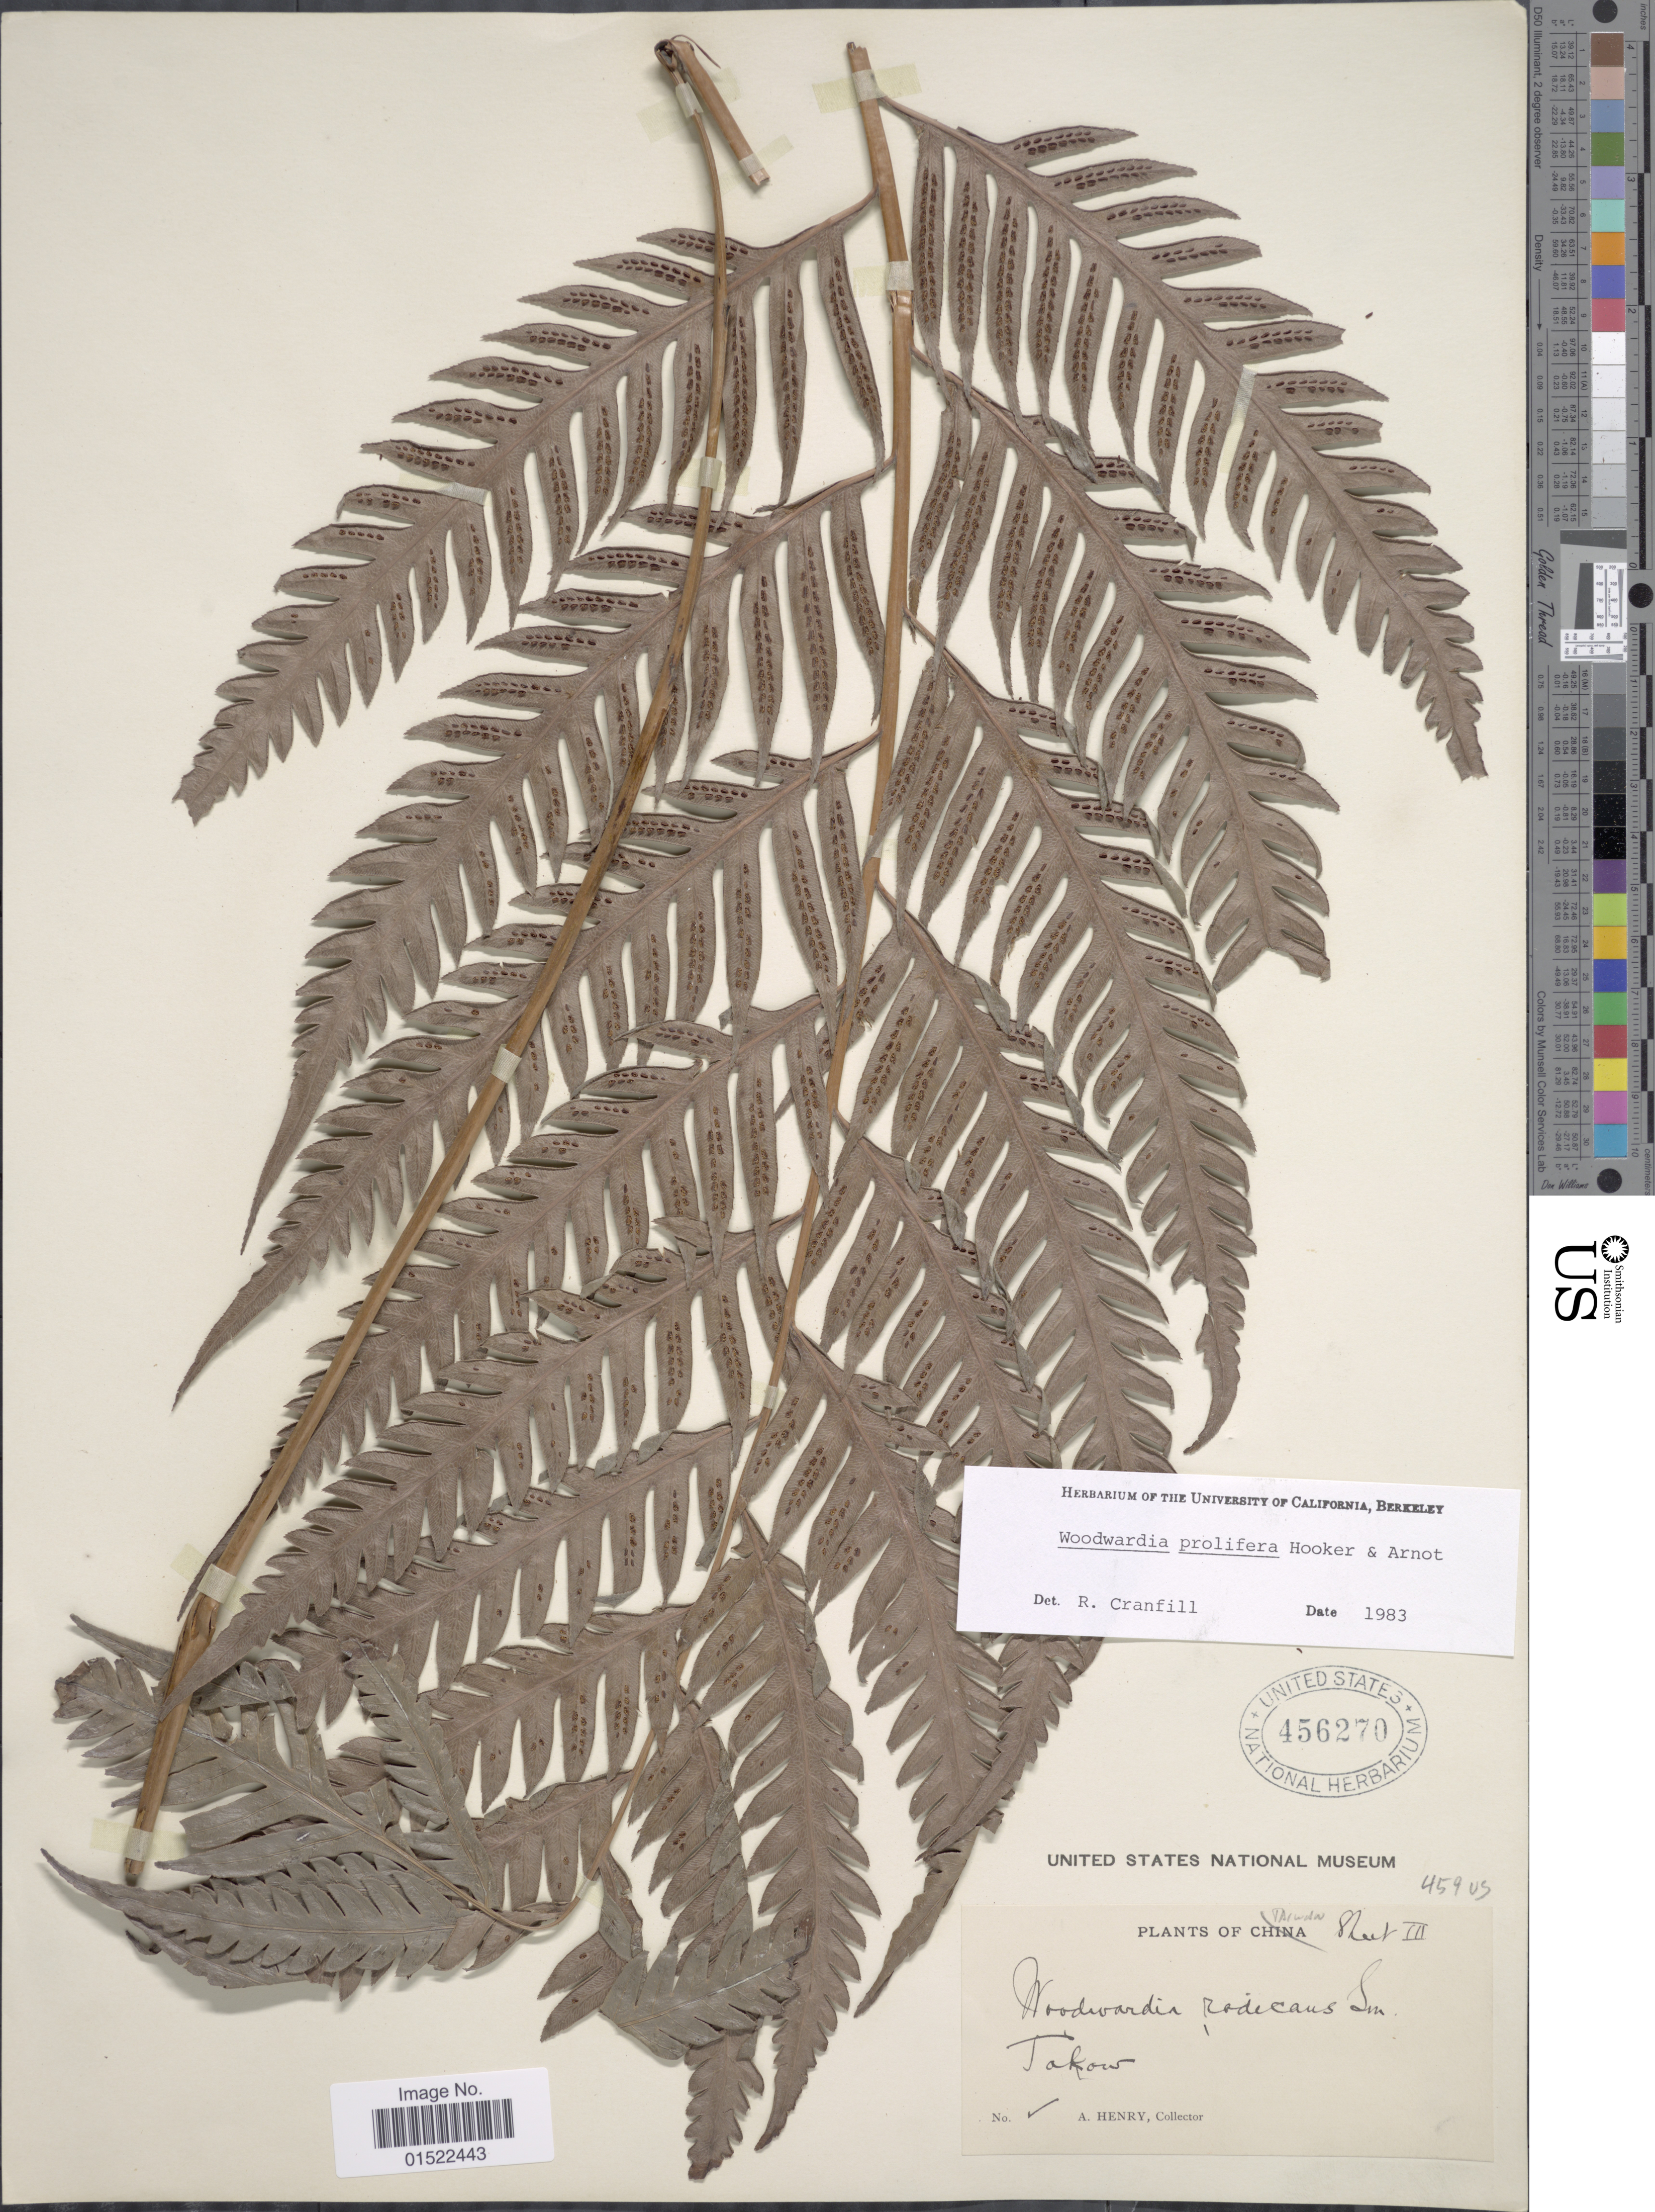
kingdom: Plantae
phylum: Tracheophyta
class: Polypodiopsida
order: Polypodiales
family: Blechnaceae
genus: Woodwardia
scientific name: Woodwardia prolifera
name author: Hook. & Arn.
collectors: A. Henry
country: Taiwan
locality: Takow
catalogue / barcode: US 456270